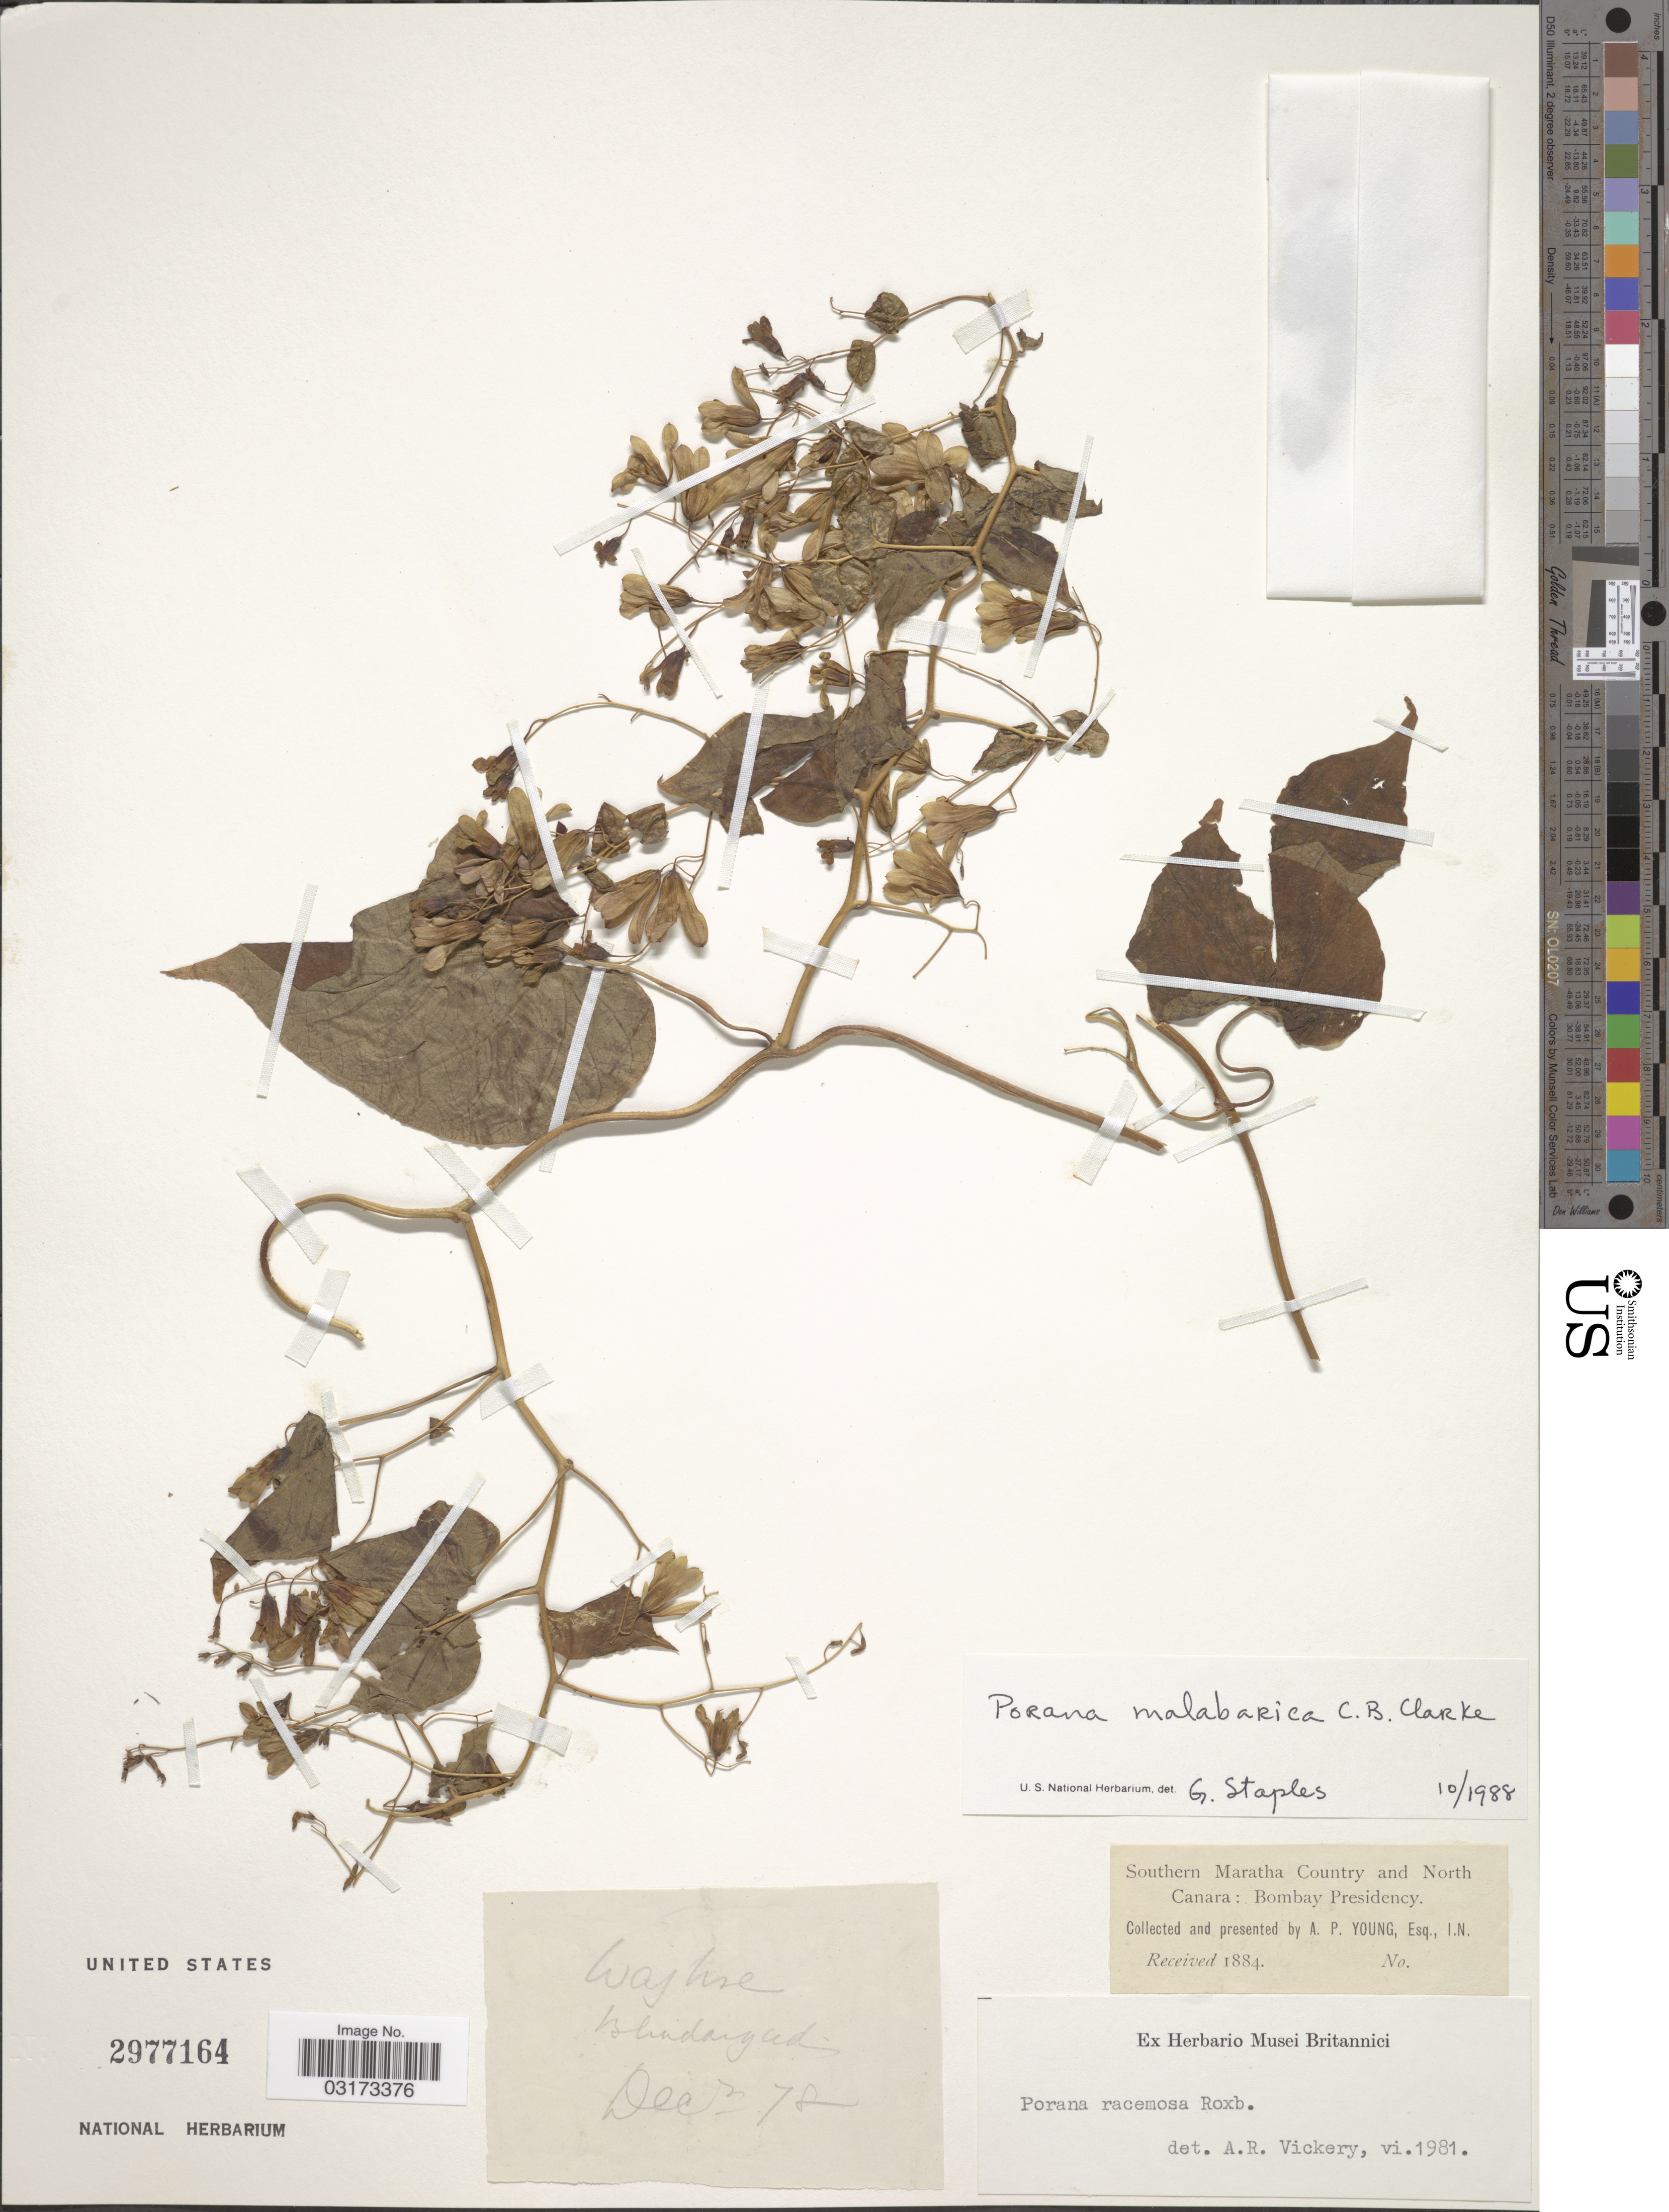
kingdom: Plantae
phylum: Tracheophyta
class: Magnoliopsida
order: Solanales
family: Convolvulaceae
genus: Dinetus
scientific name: Dinetus malabaricus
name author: Staples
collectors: A. Young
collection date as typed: Transcribed d/m/y: /12/78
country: India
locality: Southern Maratha Country and North Canara: Bombay Presidency. Waghse, Bhadagad. [interpreted]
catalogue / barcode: US 2977164